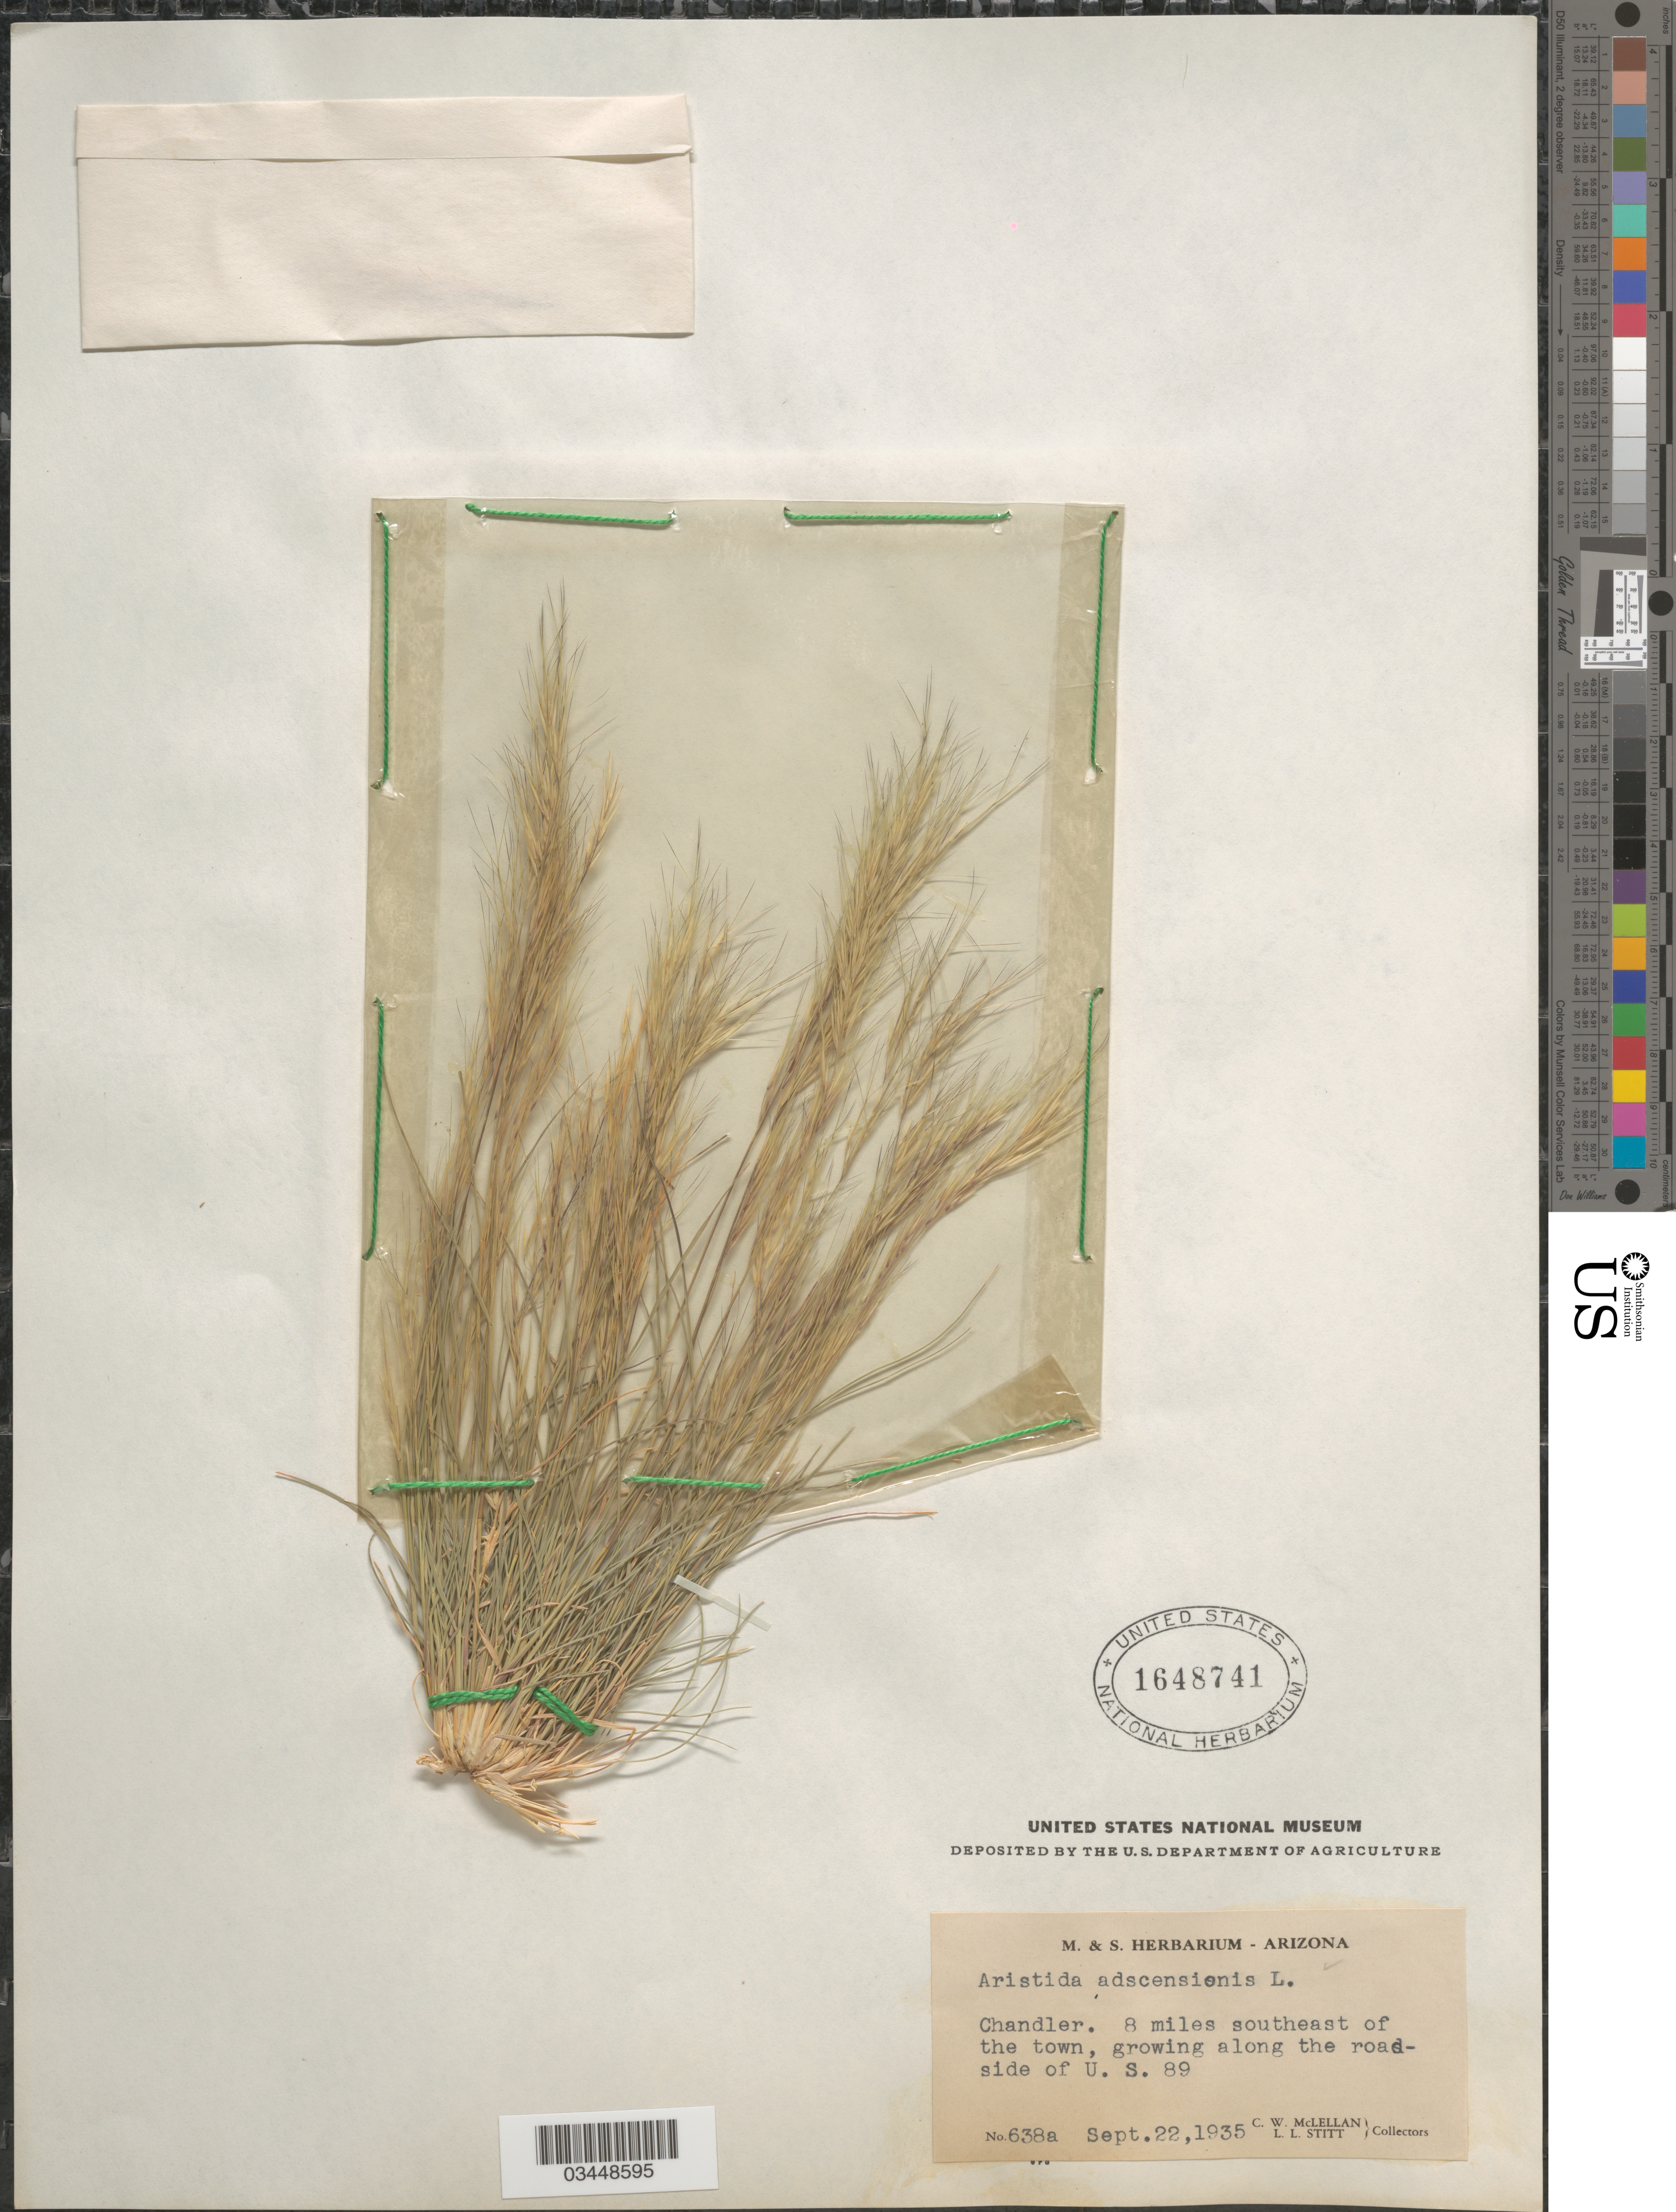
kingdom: Plantae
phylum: Tracheophyta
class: Liliopsida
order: Poales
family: Poaceae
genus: Aristida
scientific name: Aristida adscensionis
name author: L.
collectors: C. McLellan & L. Stitt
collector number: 638a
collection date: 1935-09-22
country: United States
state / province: Arizona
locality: Chandler. 8 miles southeast of the town, growing along the roadside of U.S. 89.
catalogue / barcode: US 1648741